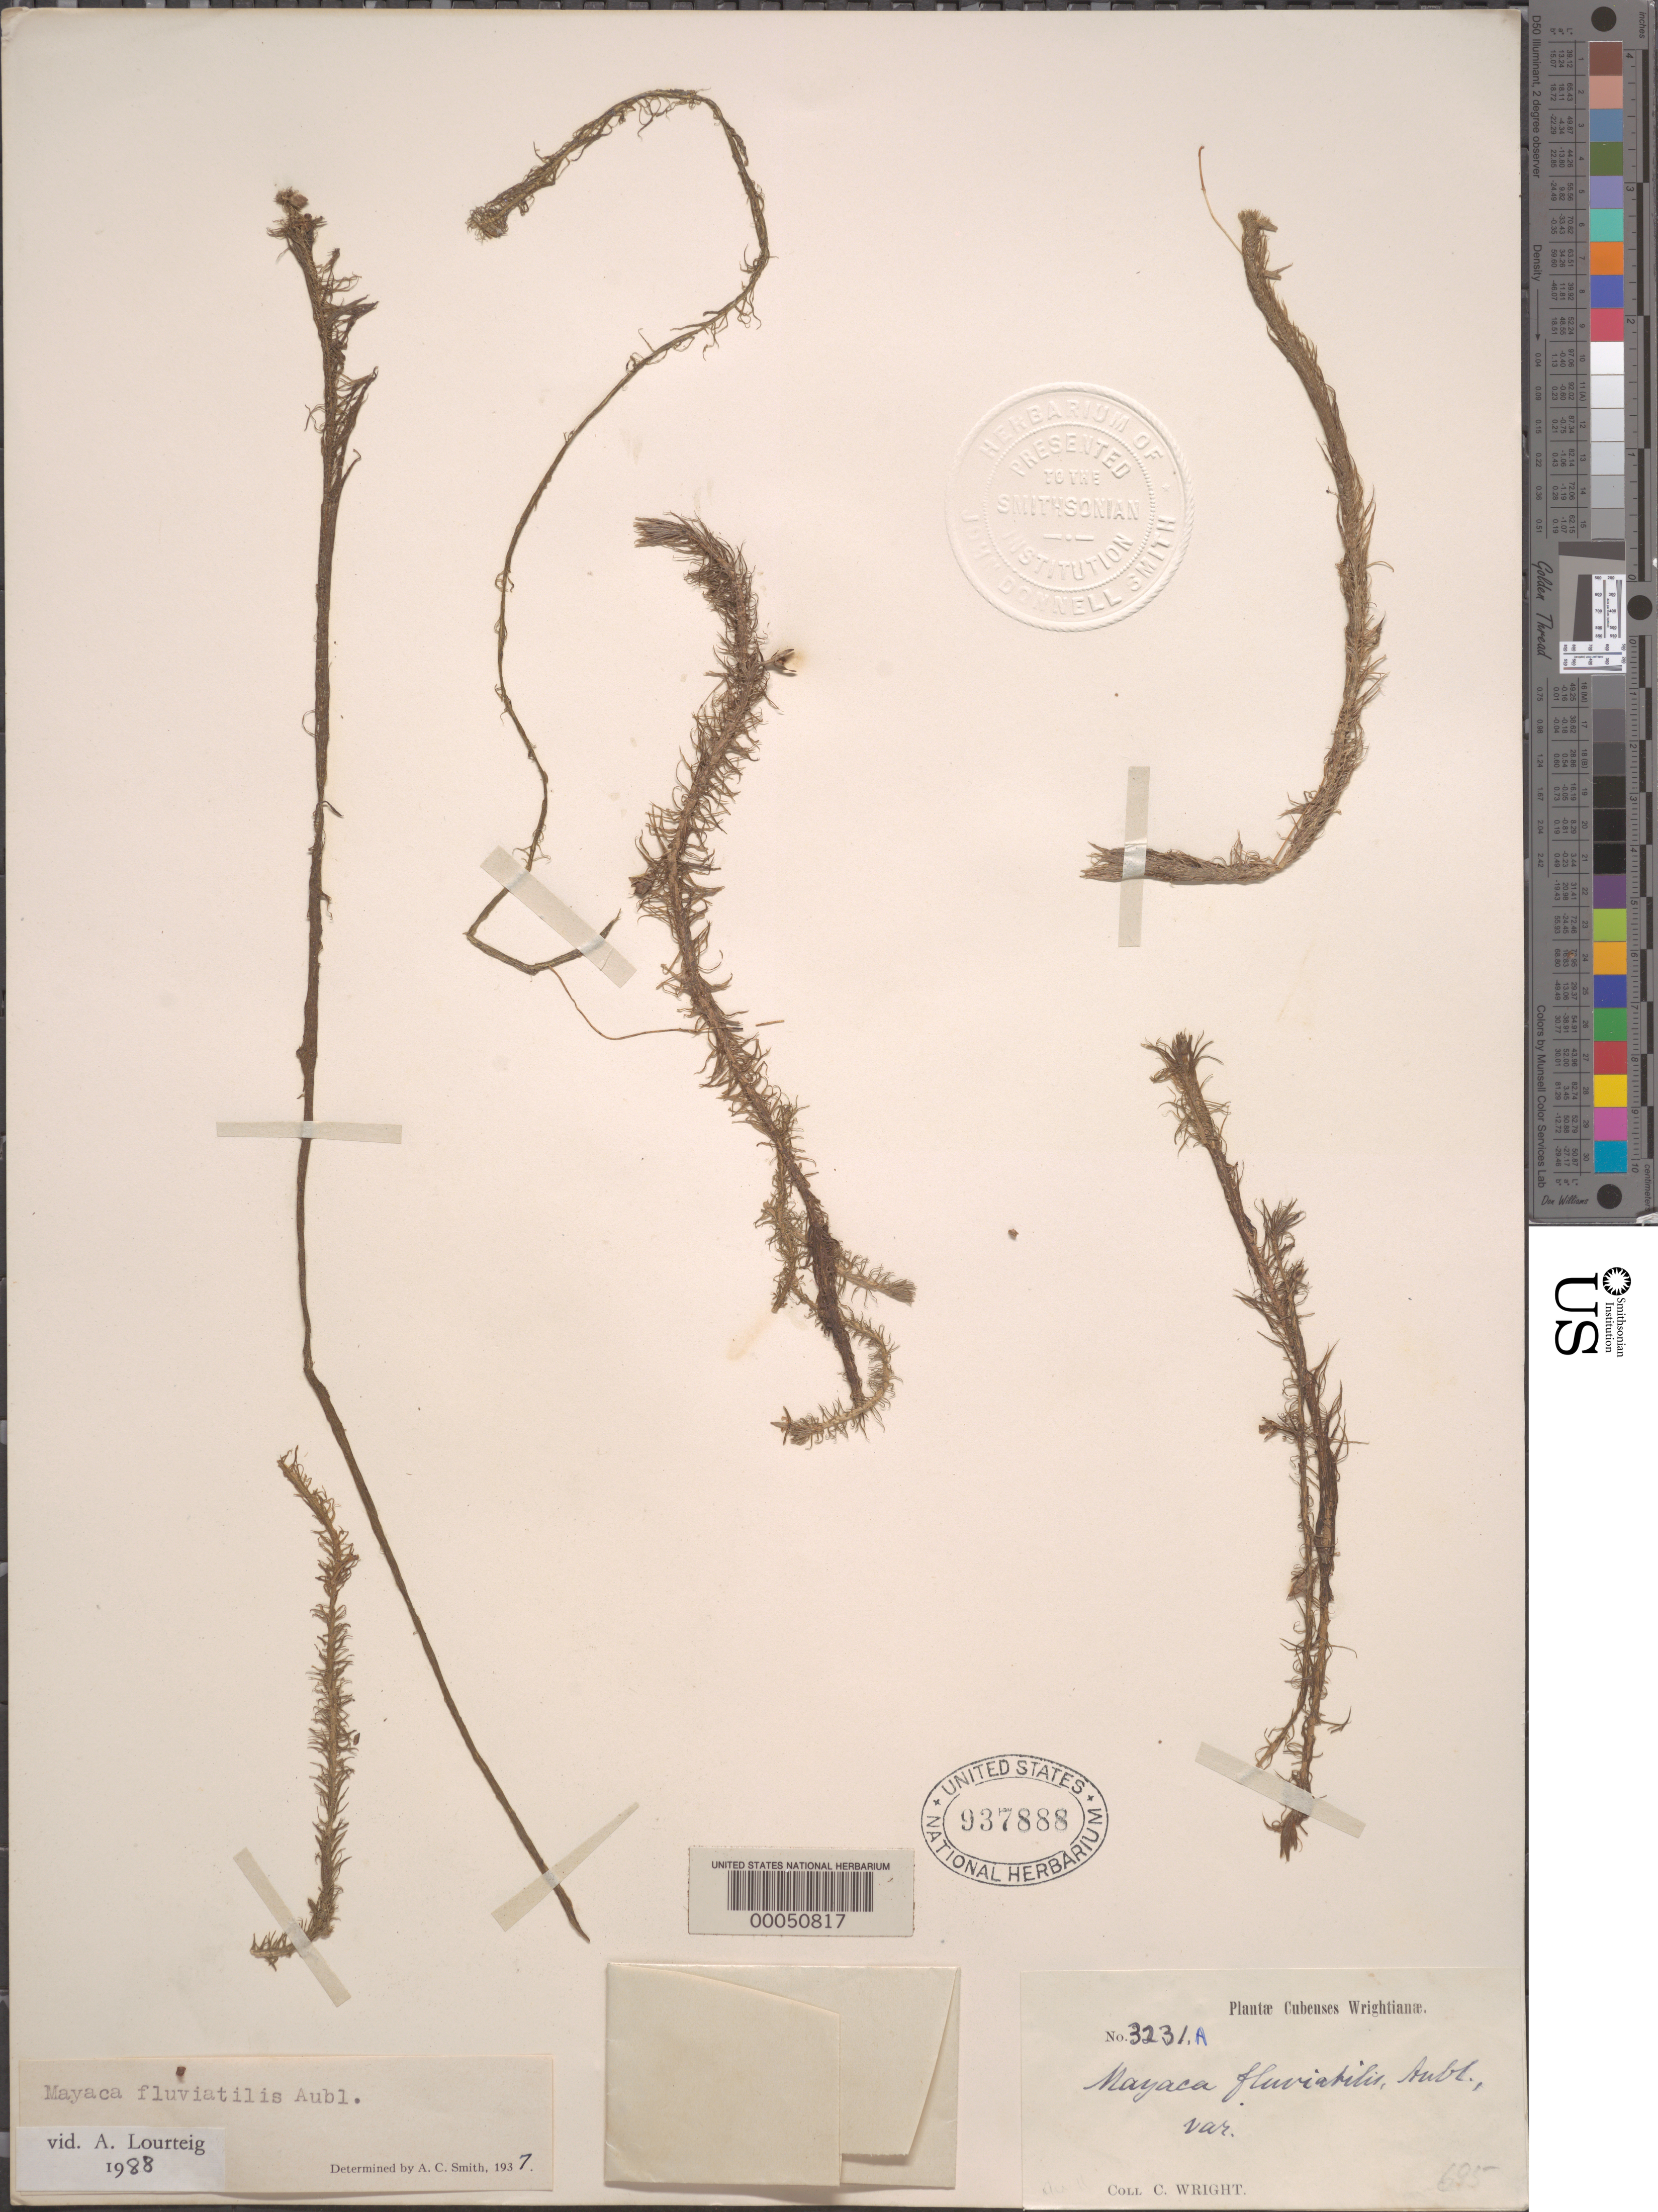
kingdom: Plantae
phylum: Tracheophyta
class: Liliopsida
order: Poales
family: Mayacaceae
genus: Mayaca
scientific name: Mayaca fluviatilis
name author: Aubl.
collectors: C. Wright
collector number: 3231a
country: Cuba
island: Greater Antilles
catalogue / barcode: US 937888